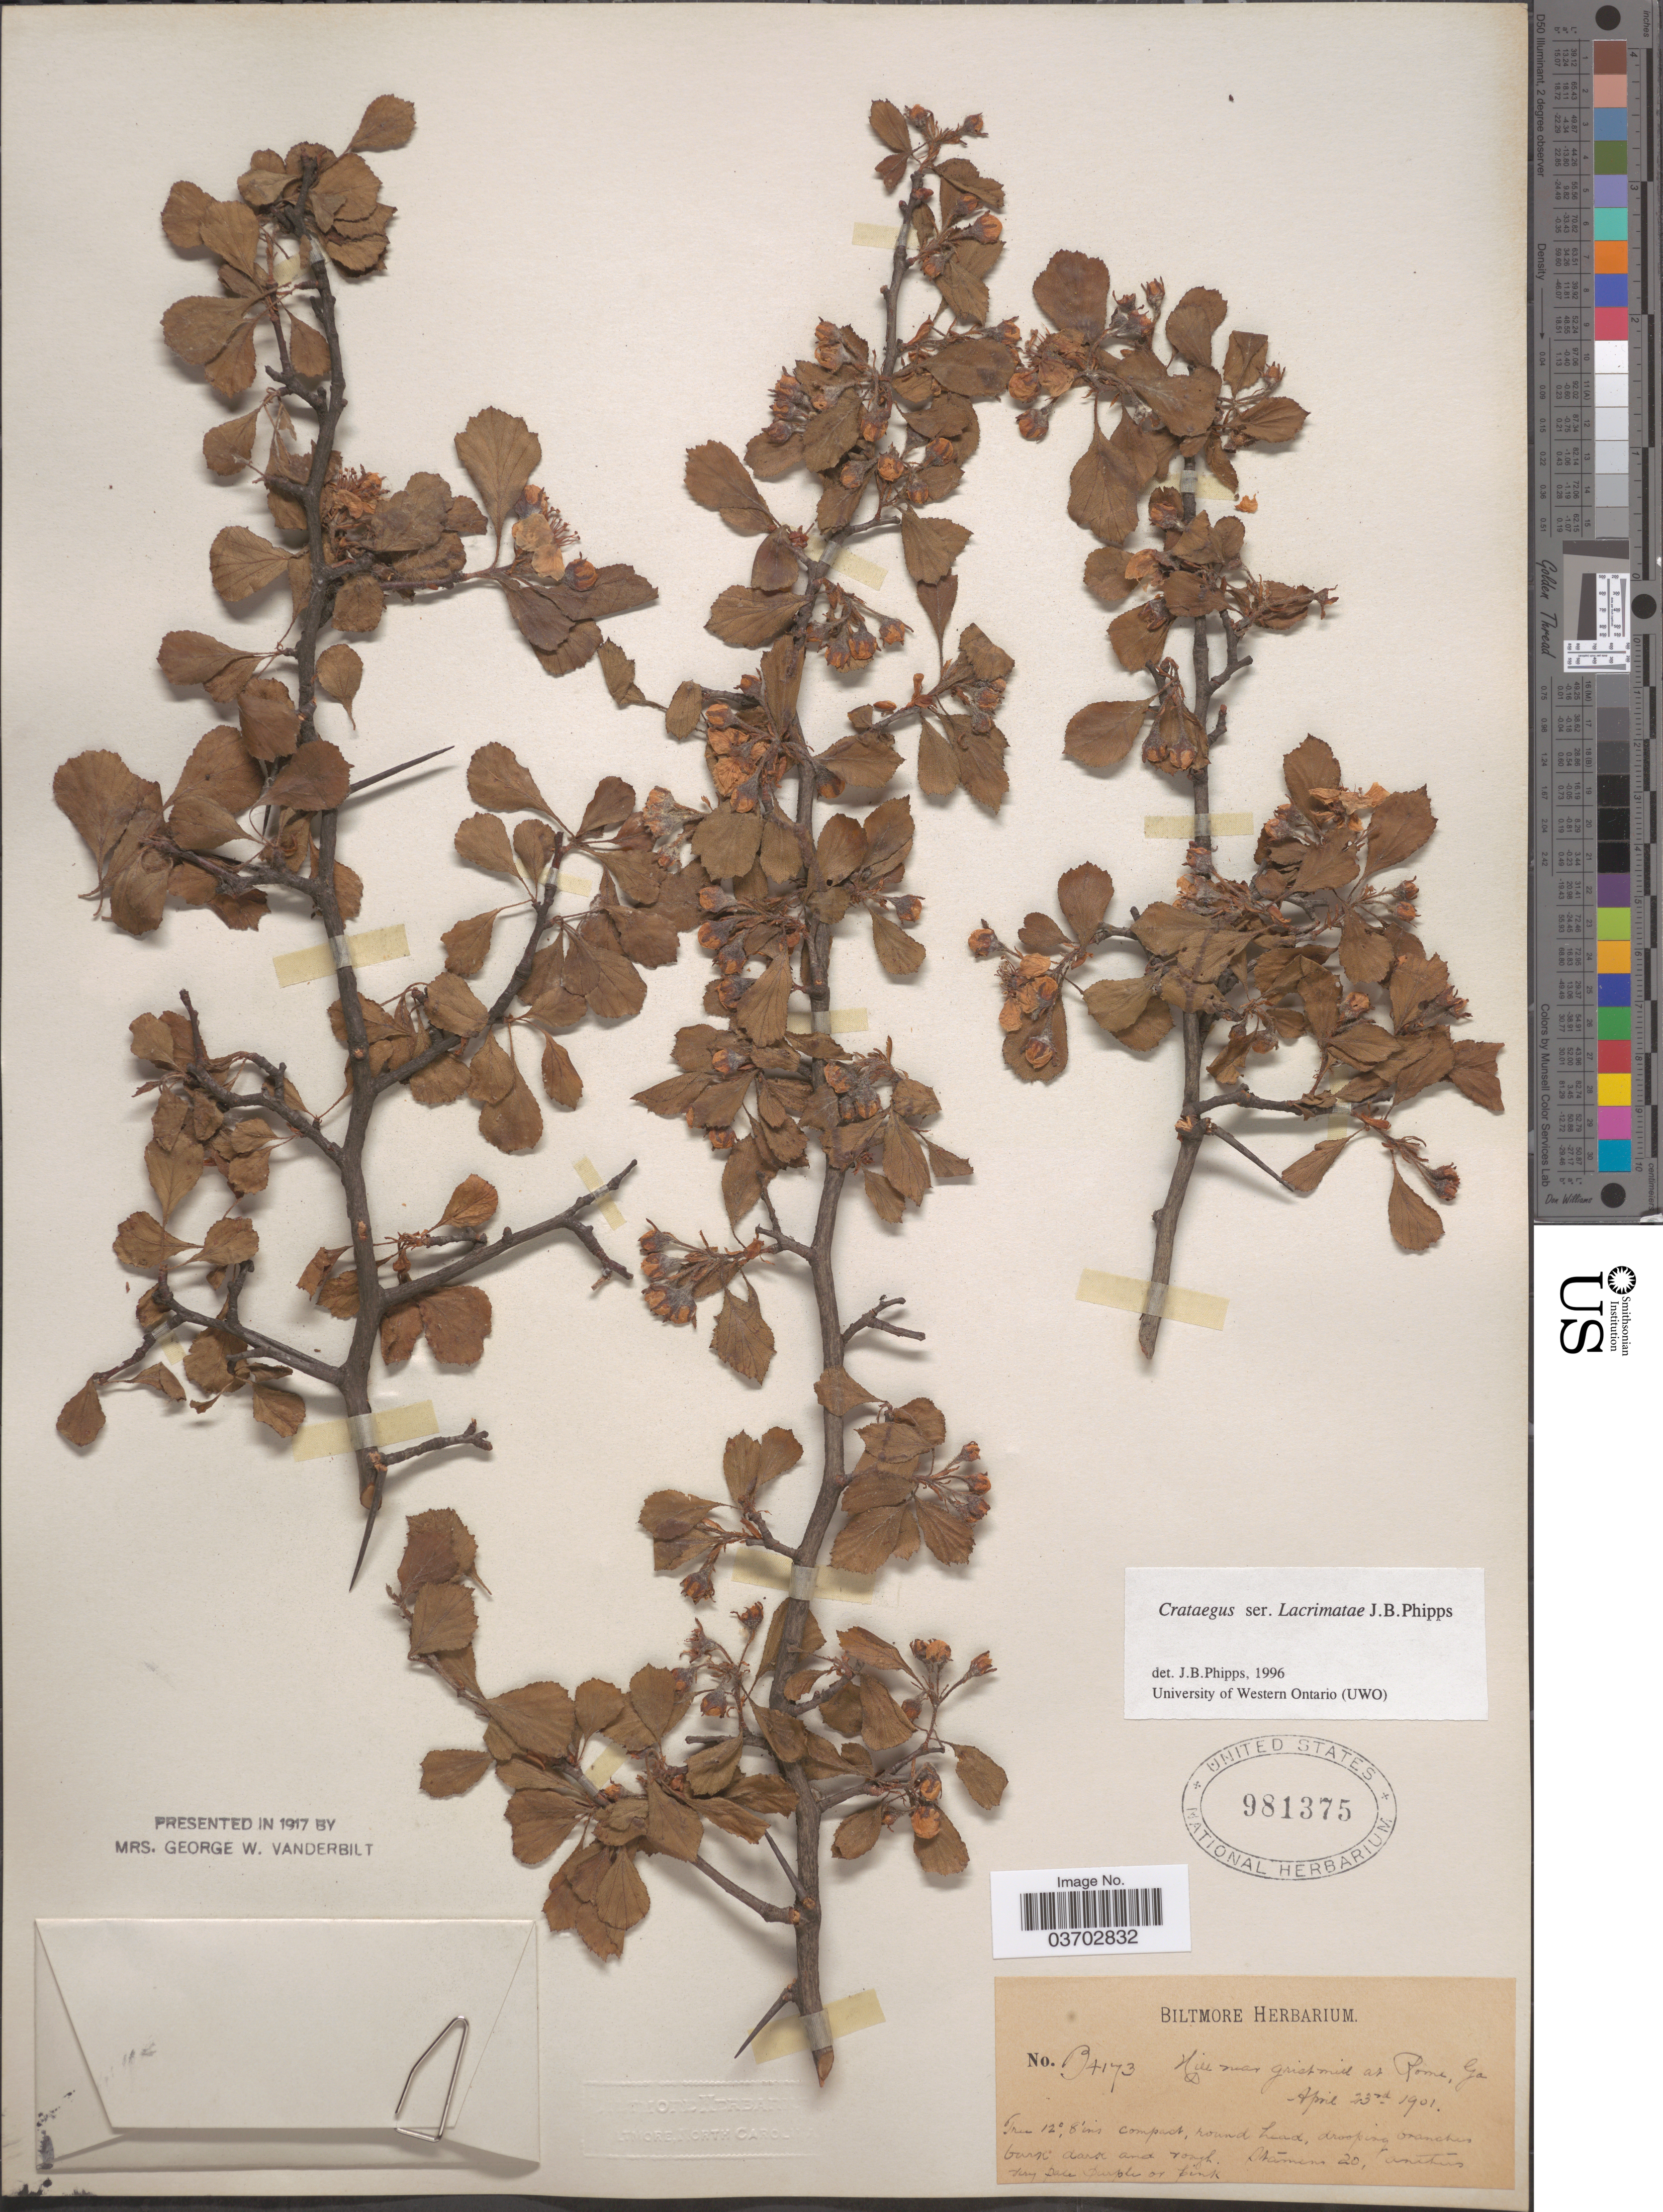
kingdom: Plantae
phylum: Tracheophyta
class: Magnoliopsida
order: Rosales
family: Rosaceae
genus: Crataegus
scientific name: Crataegus sp.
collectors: ex herb. Biltmore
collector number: B4173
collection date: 1901-04-23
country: United States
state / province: Georgia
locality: Hill near gristmill at Rome.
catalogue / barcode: US 981375